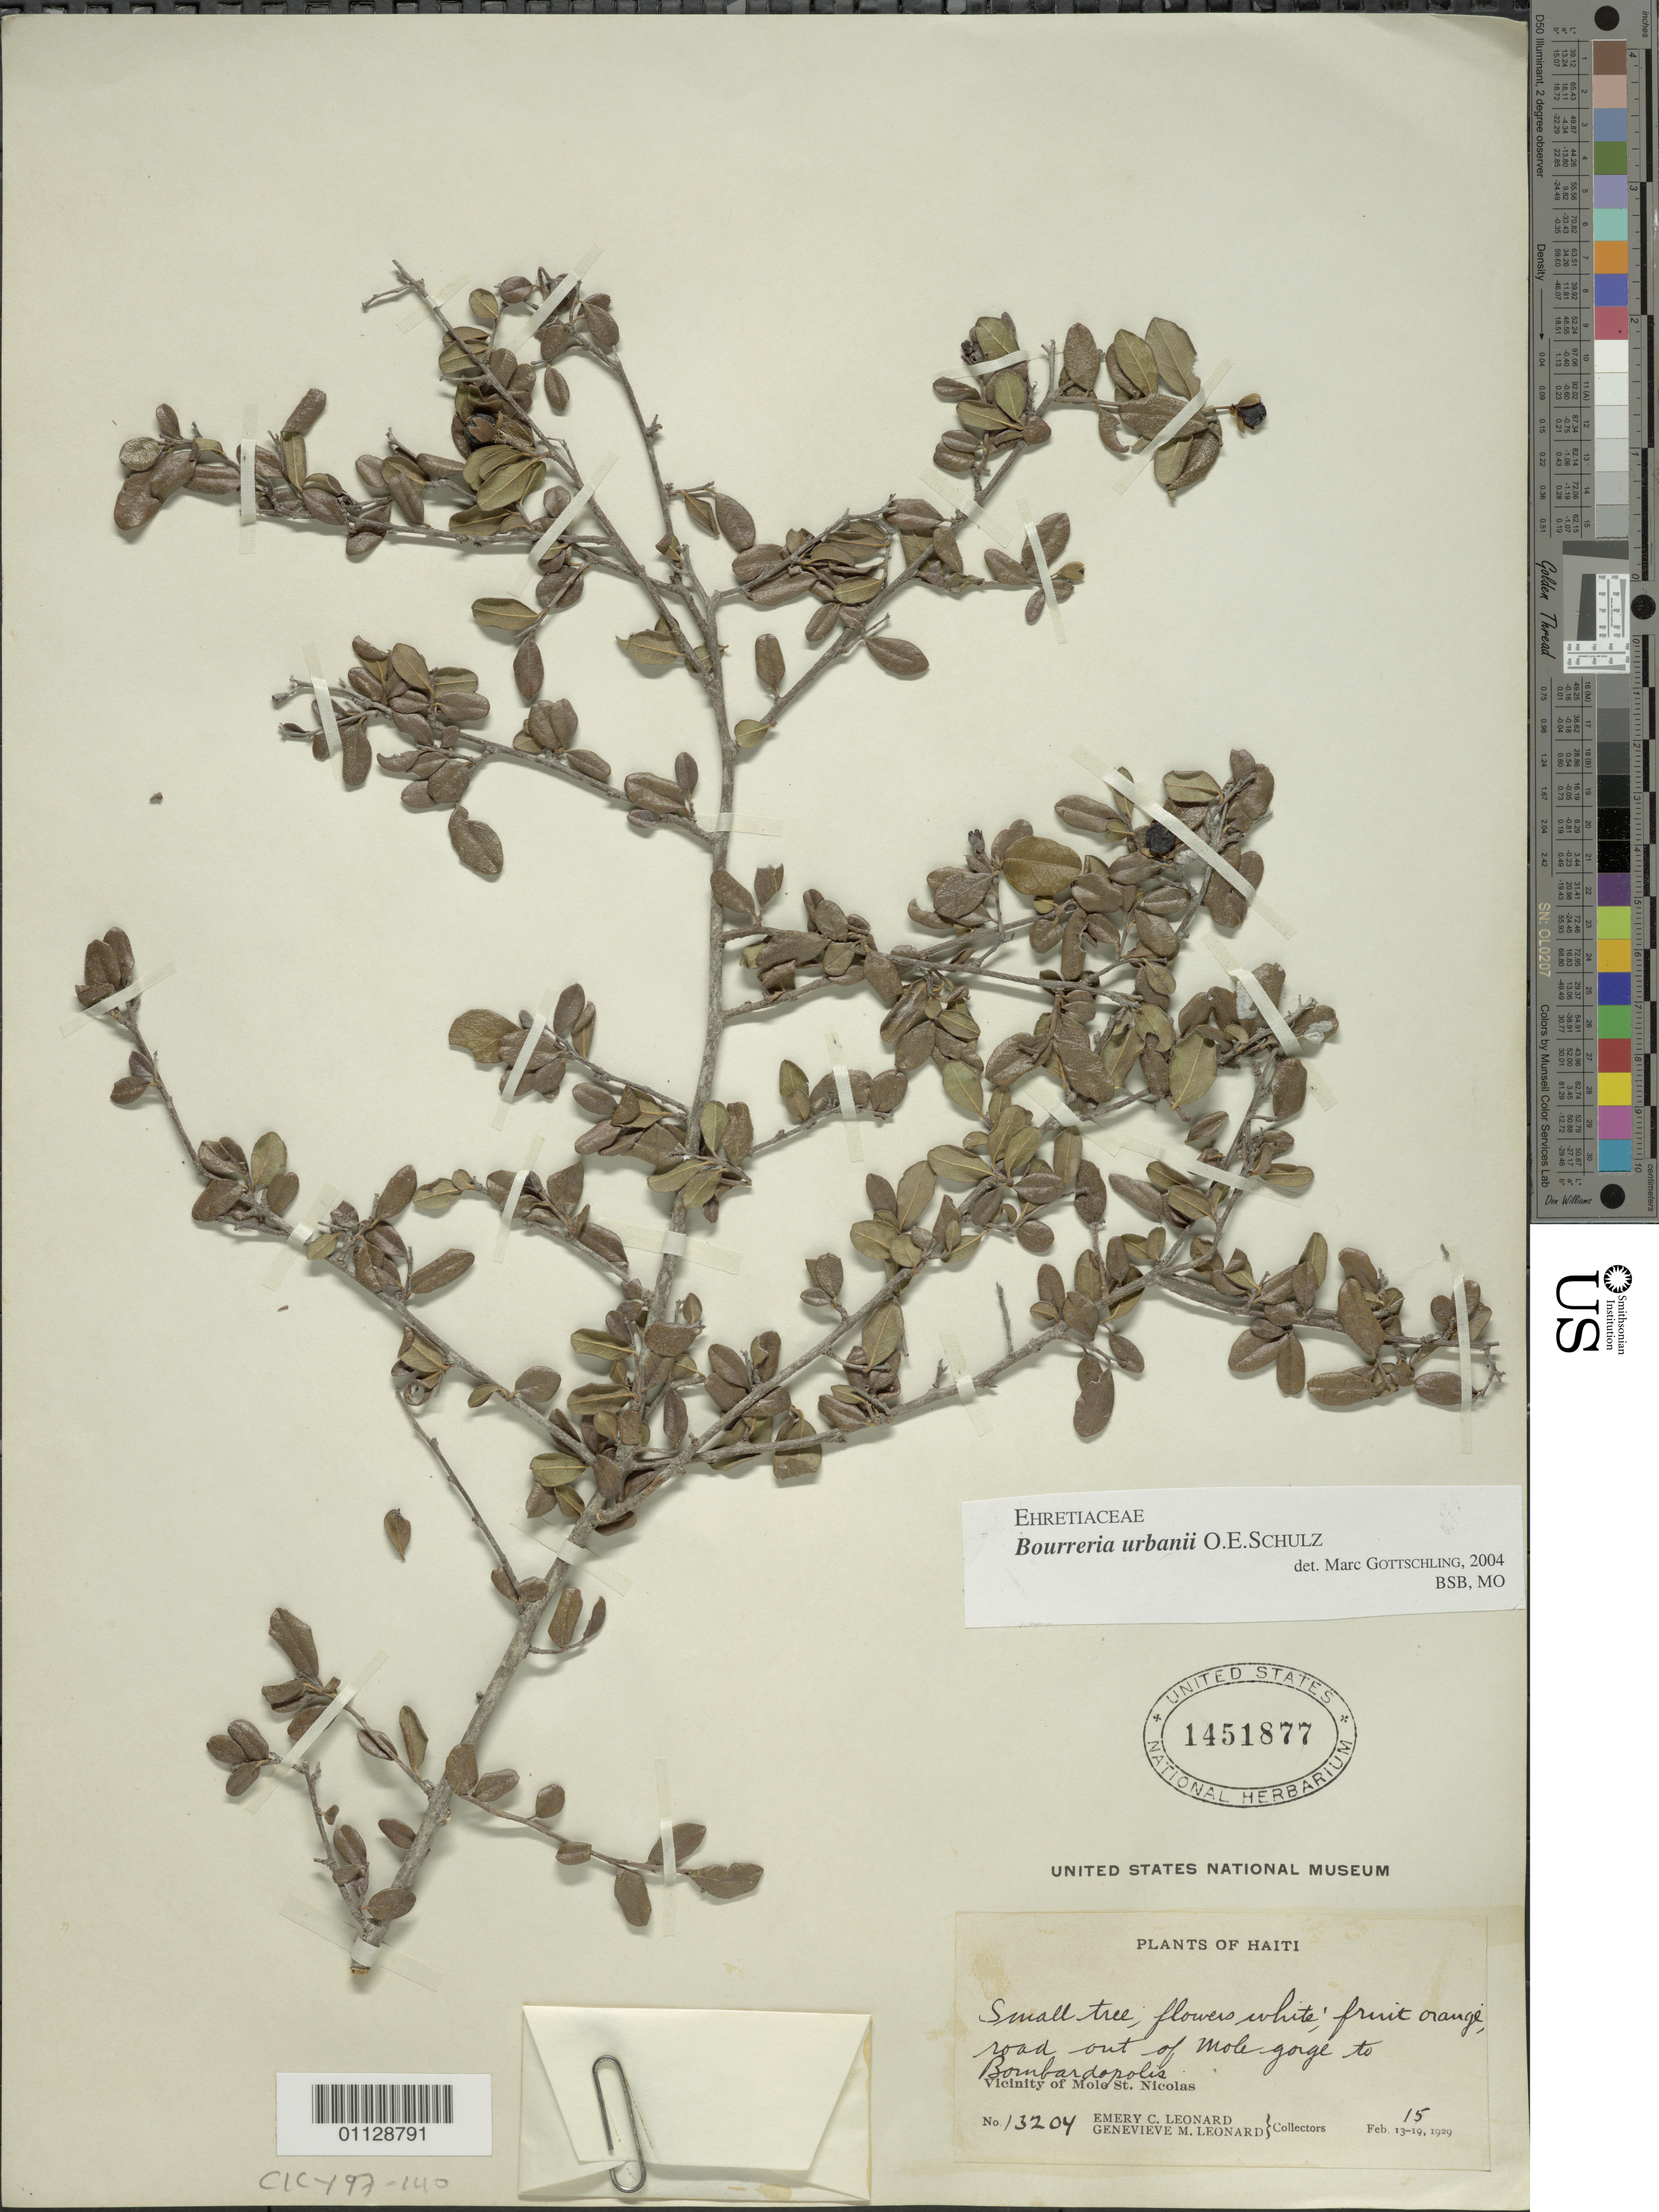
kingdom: Plantae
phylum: Tracheophyta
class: Magnoliopsida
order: Boraginales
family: Ehretiaceae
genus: Bourreria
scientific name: Bourreria urbanii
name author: O.E. Schulz in Urb.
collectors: E. C. Leonard & G. M. Leonard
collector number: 13204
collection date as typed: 15 Feb 1929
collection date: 1929-02-15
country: Haiti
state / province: Nord-Óuest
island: Hispaniola I.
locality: Road out of Mole Gorge to Bombardopolis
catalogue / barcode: US 1451877